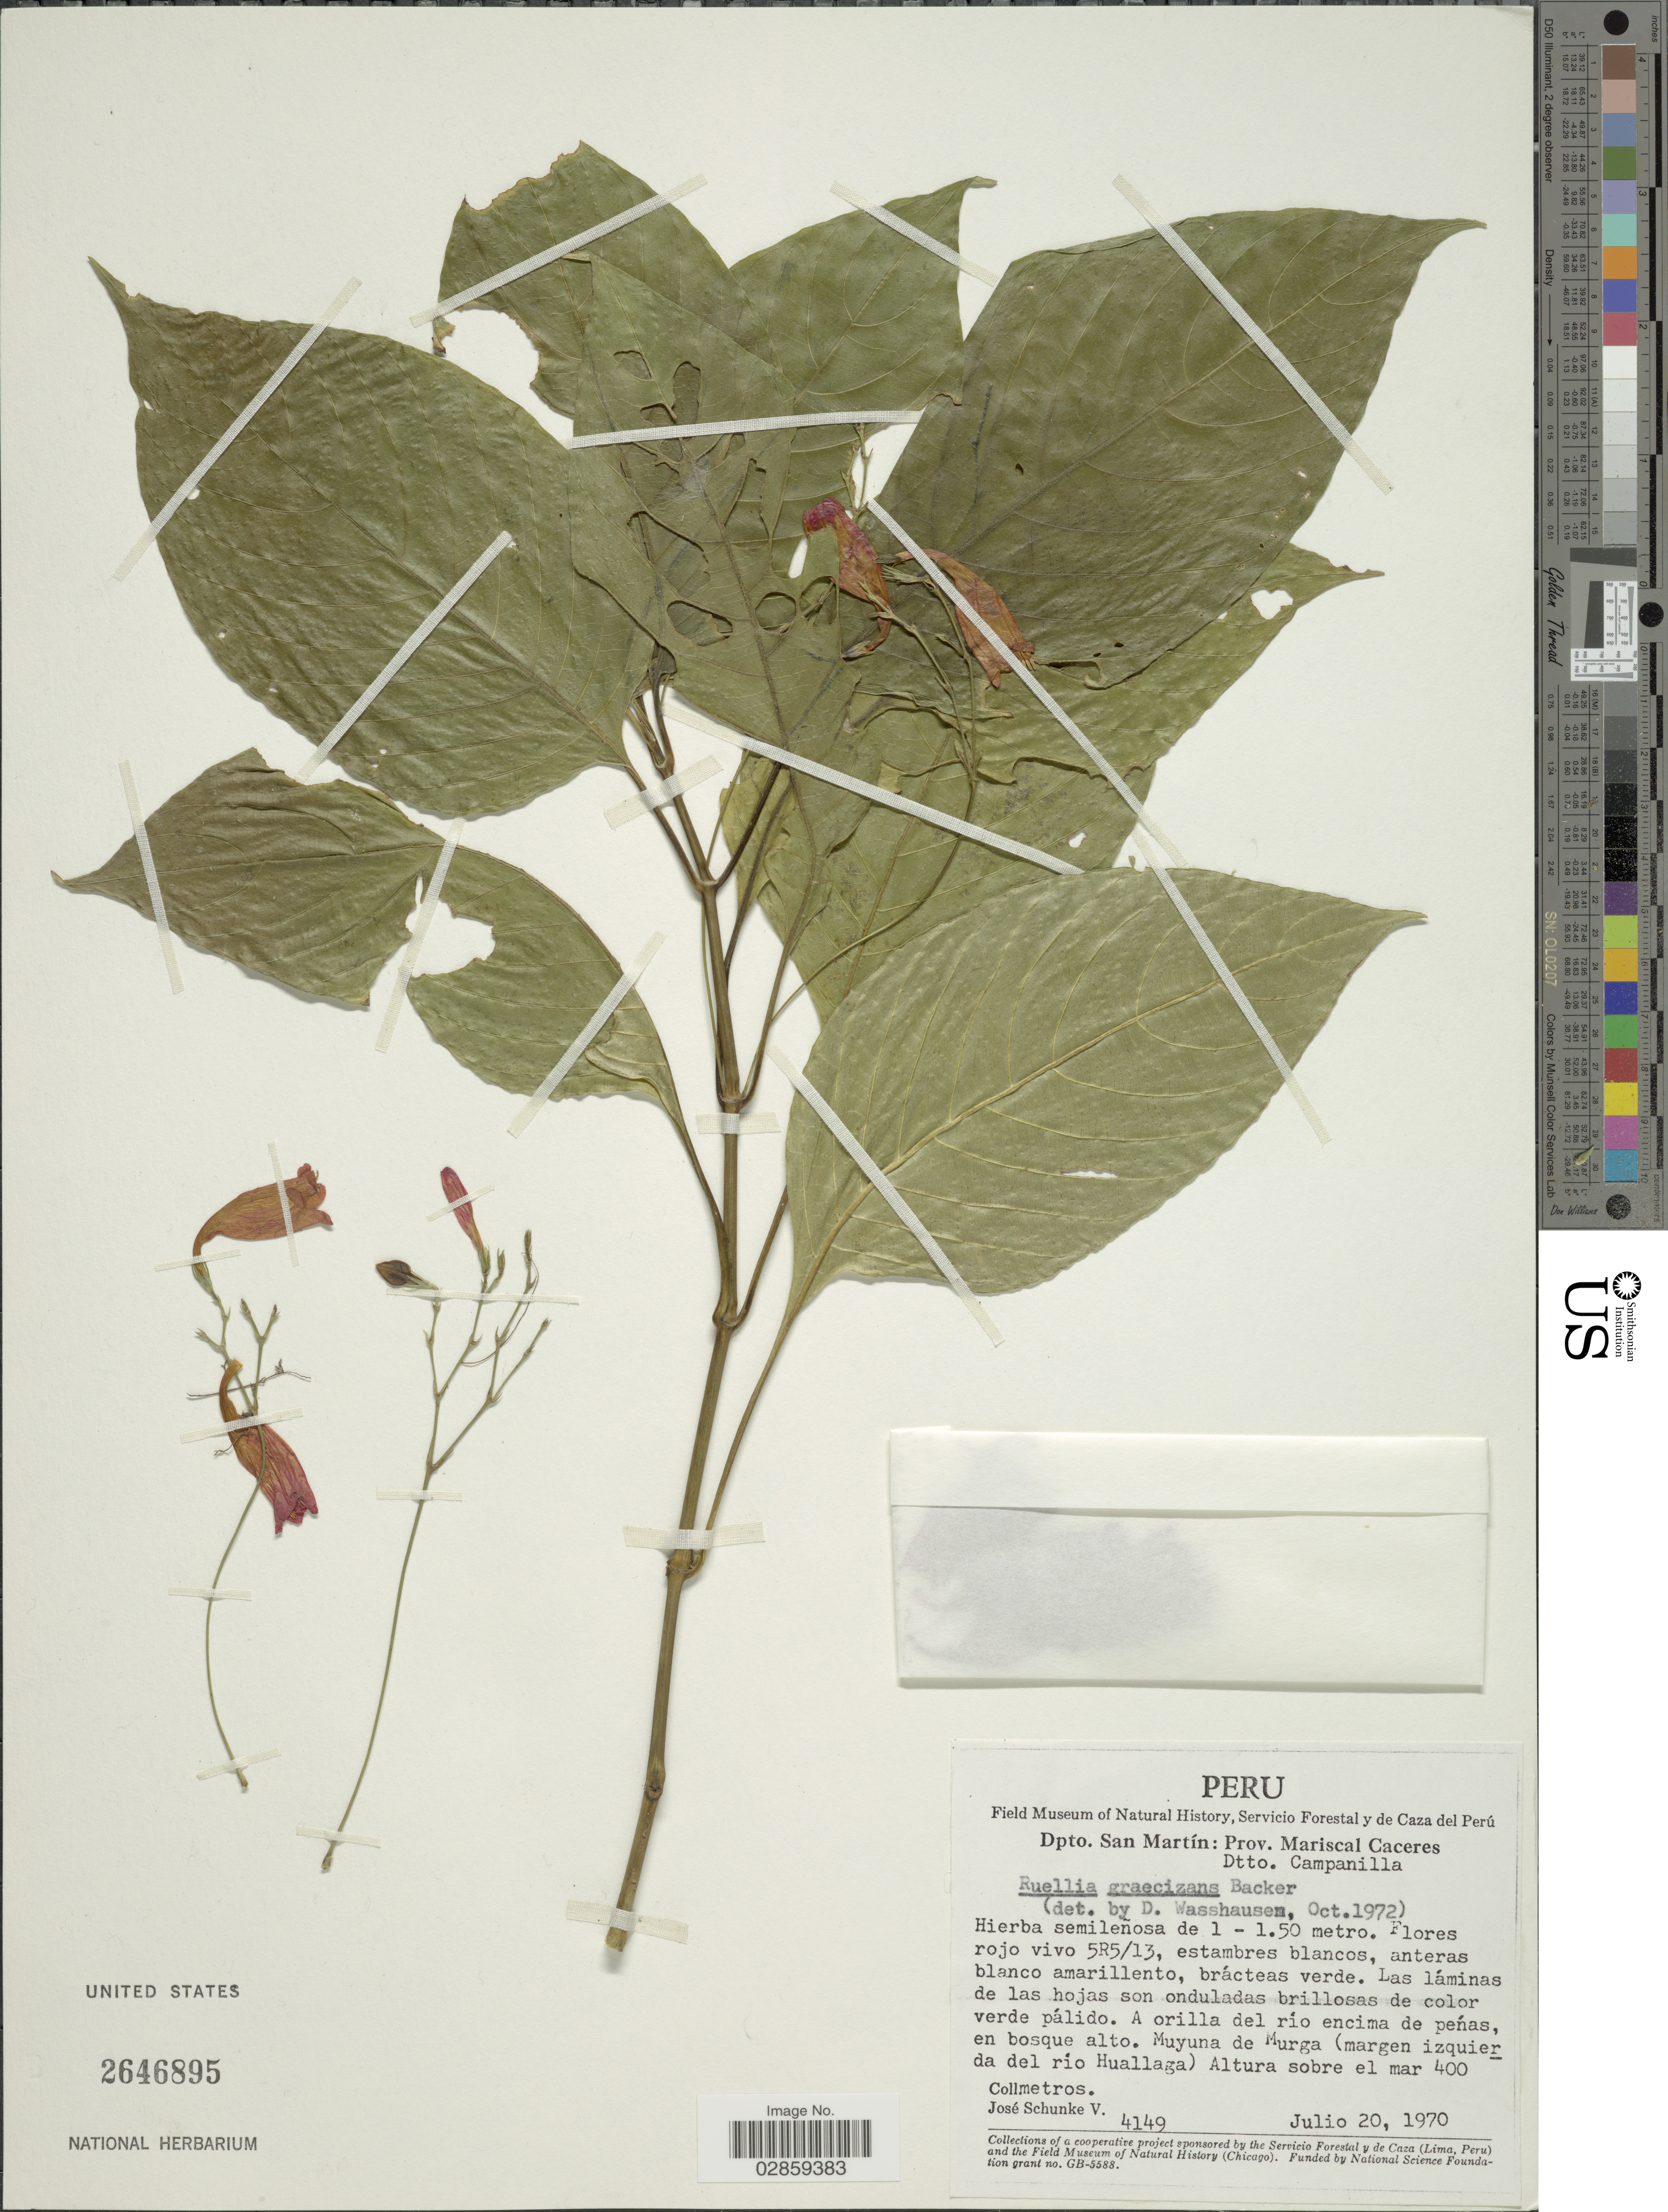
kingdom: Plantae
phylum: Tracheophyta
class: Magnoliopsida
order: Lamiales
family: Acanthaceae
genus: Ruellia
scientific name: Ruellia brevifolia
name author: (Pohl) C. Ezcurra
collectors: J. Schunke Vigo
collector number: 4149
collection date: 1970-07-20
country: Peru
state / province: San Martín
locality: Dpto. San Martín: Prov. Mariscal Caceres, Dtto. Campanilla. Muyuna de Murga (margen izquier da del rio Huallaga).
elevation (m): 400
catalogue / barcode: US 2646895